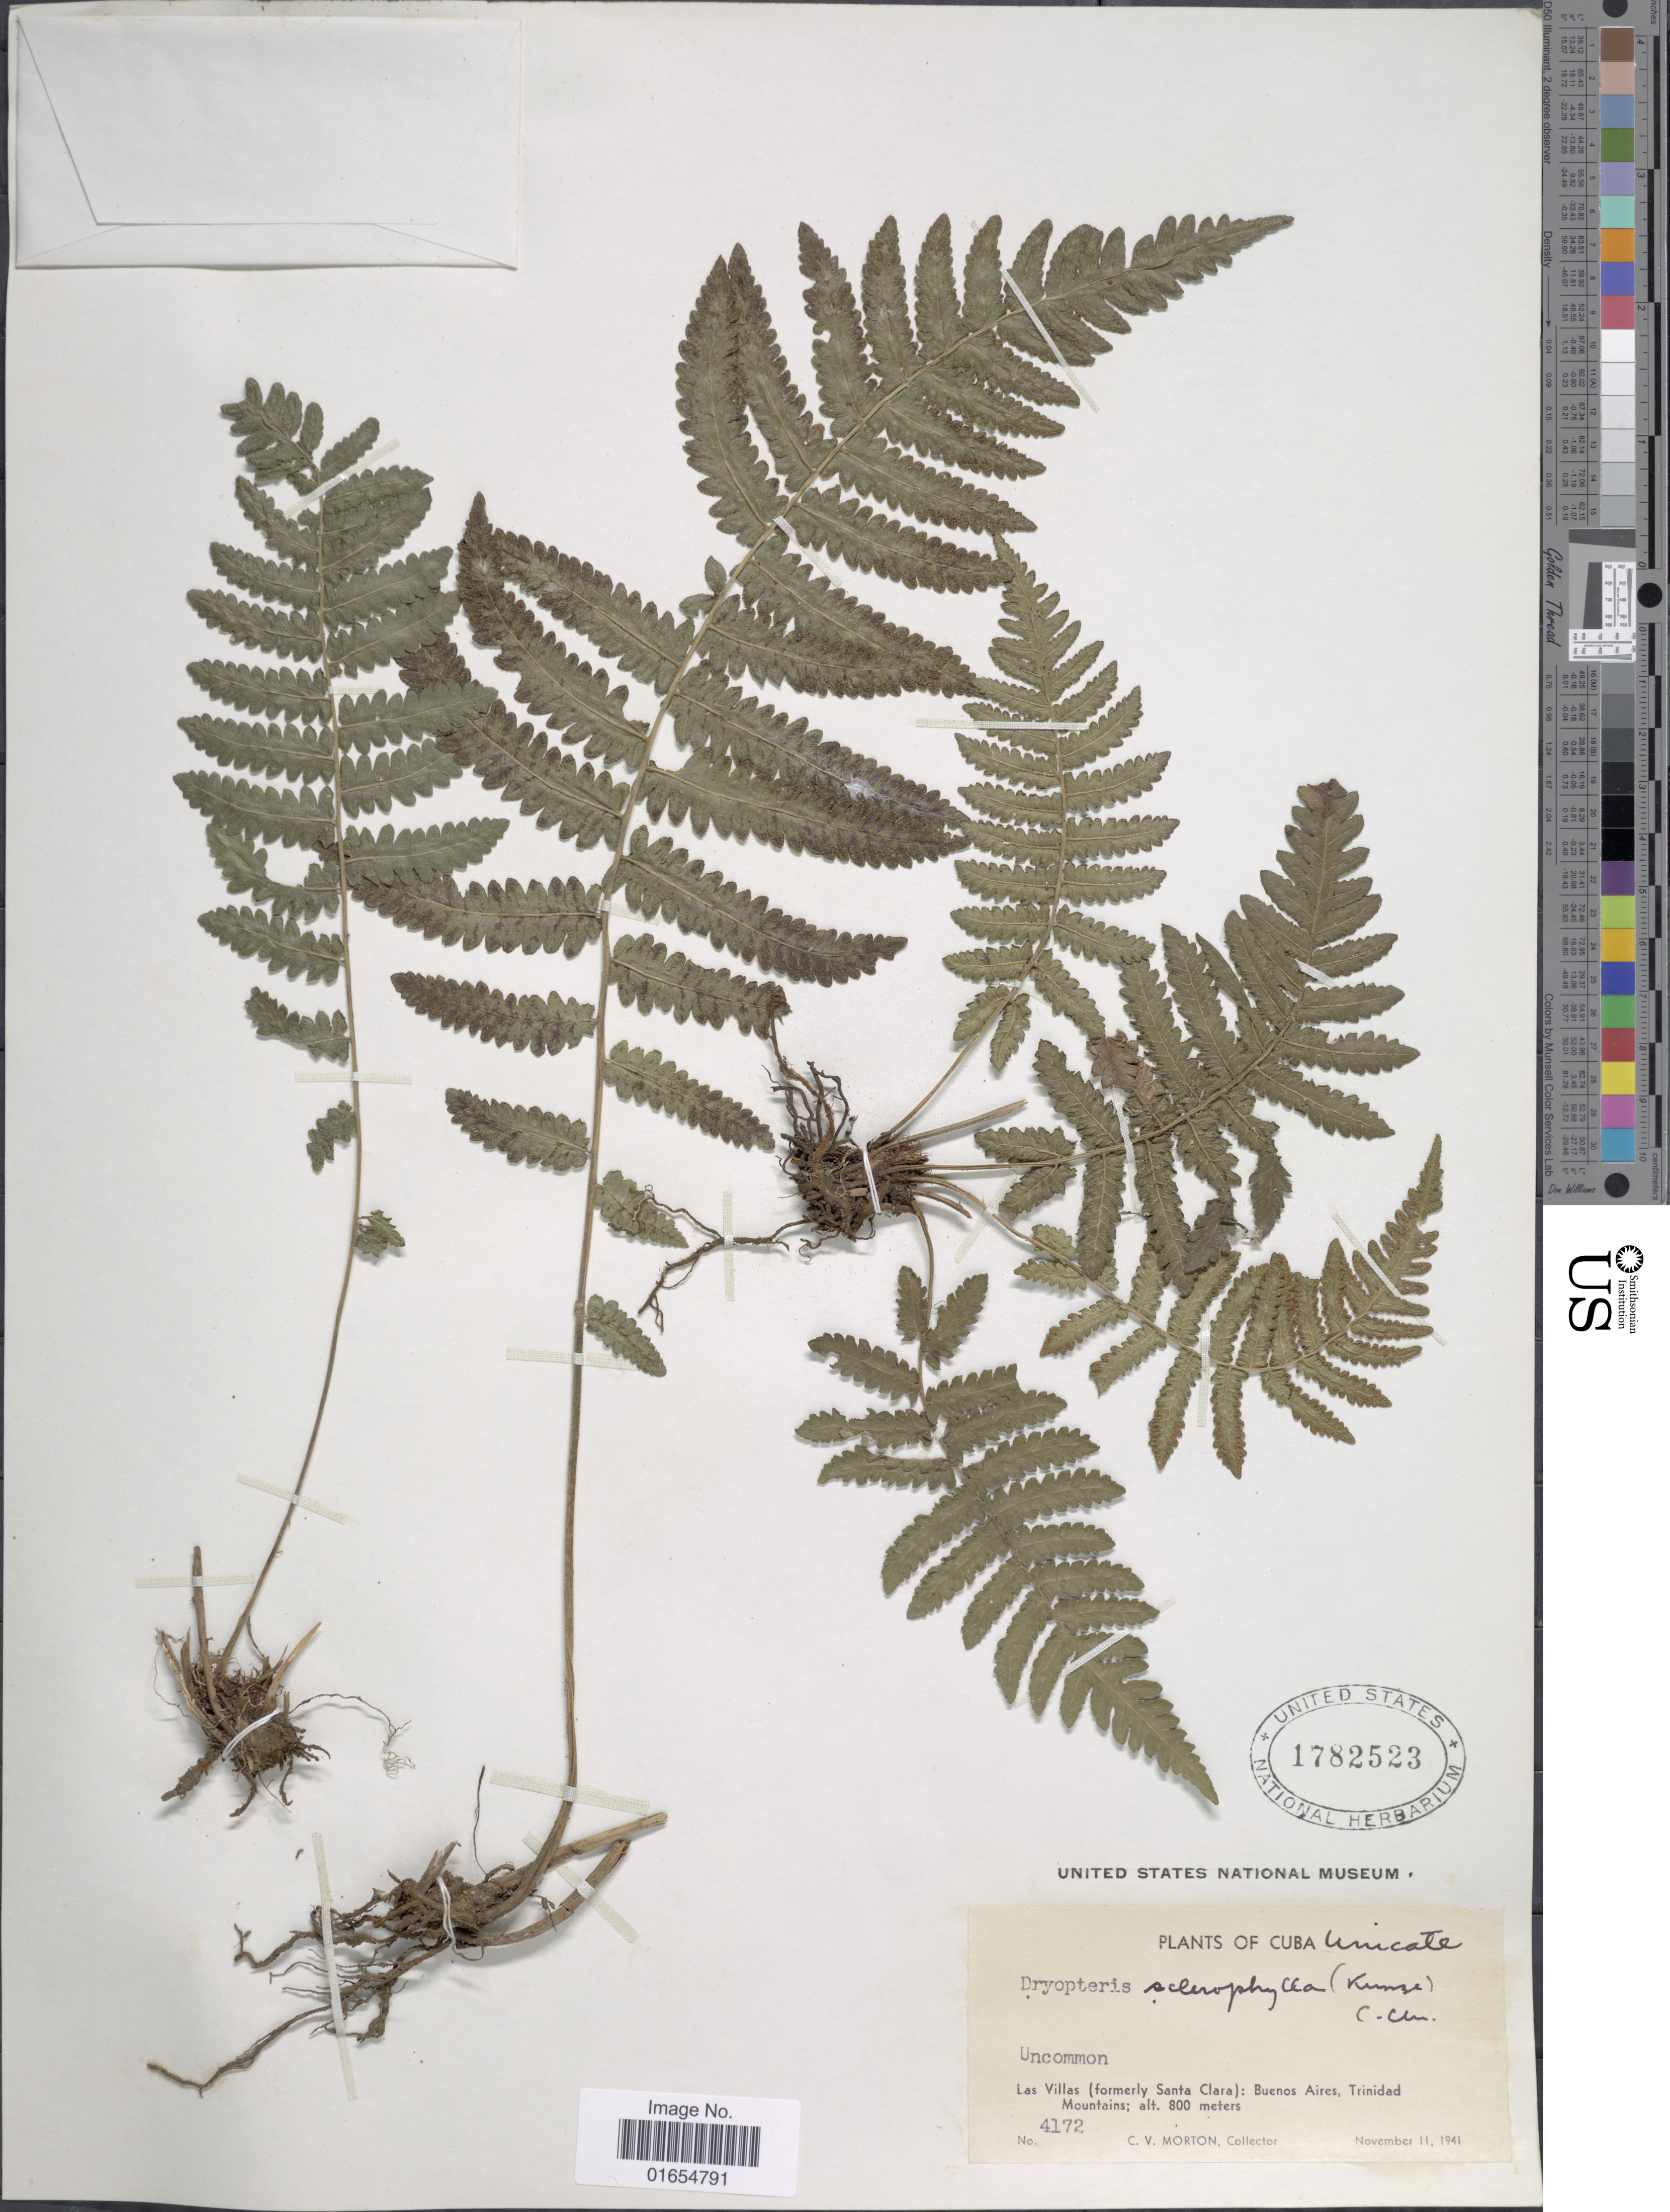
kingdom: Plantae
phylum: Tracheophyta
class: Polypodiopsida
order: Polypodiales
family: Thelypteridaceae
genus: Goniopteris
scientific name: Goniopteris sclerophylla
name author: (Poepp.) C.V. Morton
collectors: C. V. Morton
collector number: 4172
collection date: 1941-11-11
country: Cuba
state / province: Las Villas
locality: Buenos Aires, Trinidad Mountains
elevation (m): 800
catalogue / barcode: US 1782523